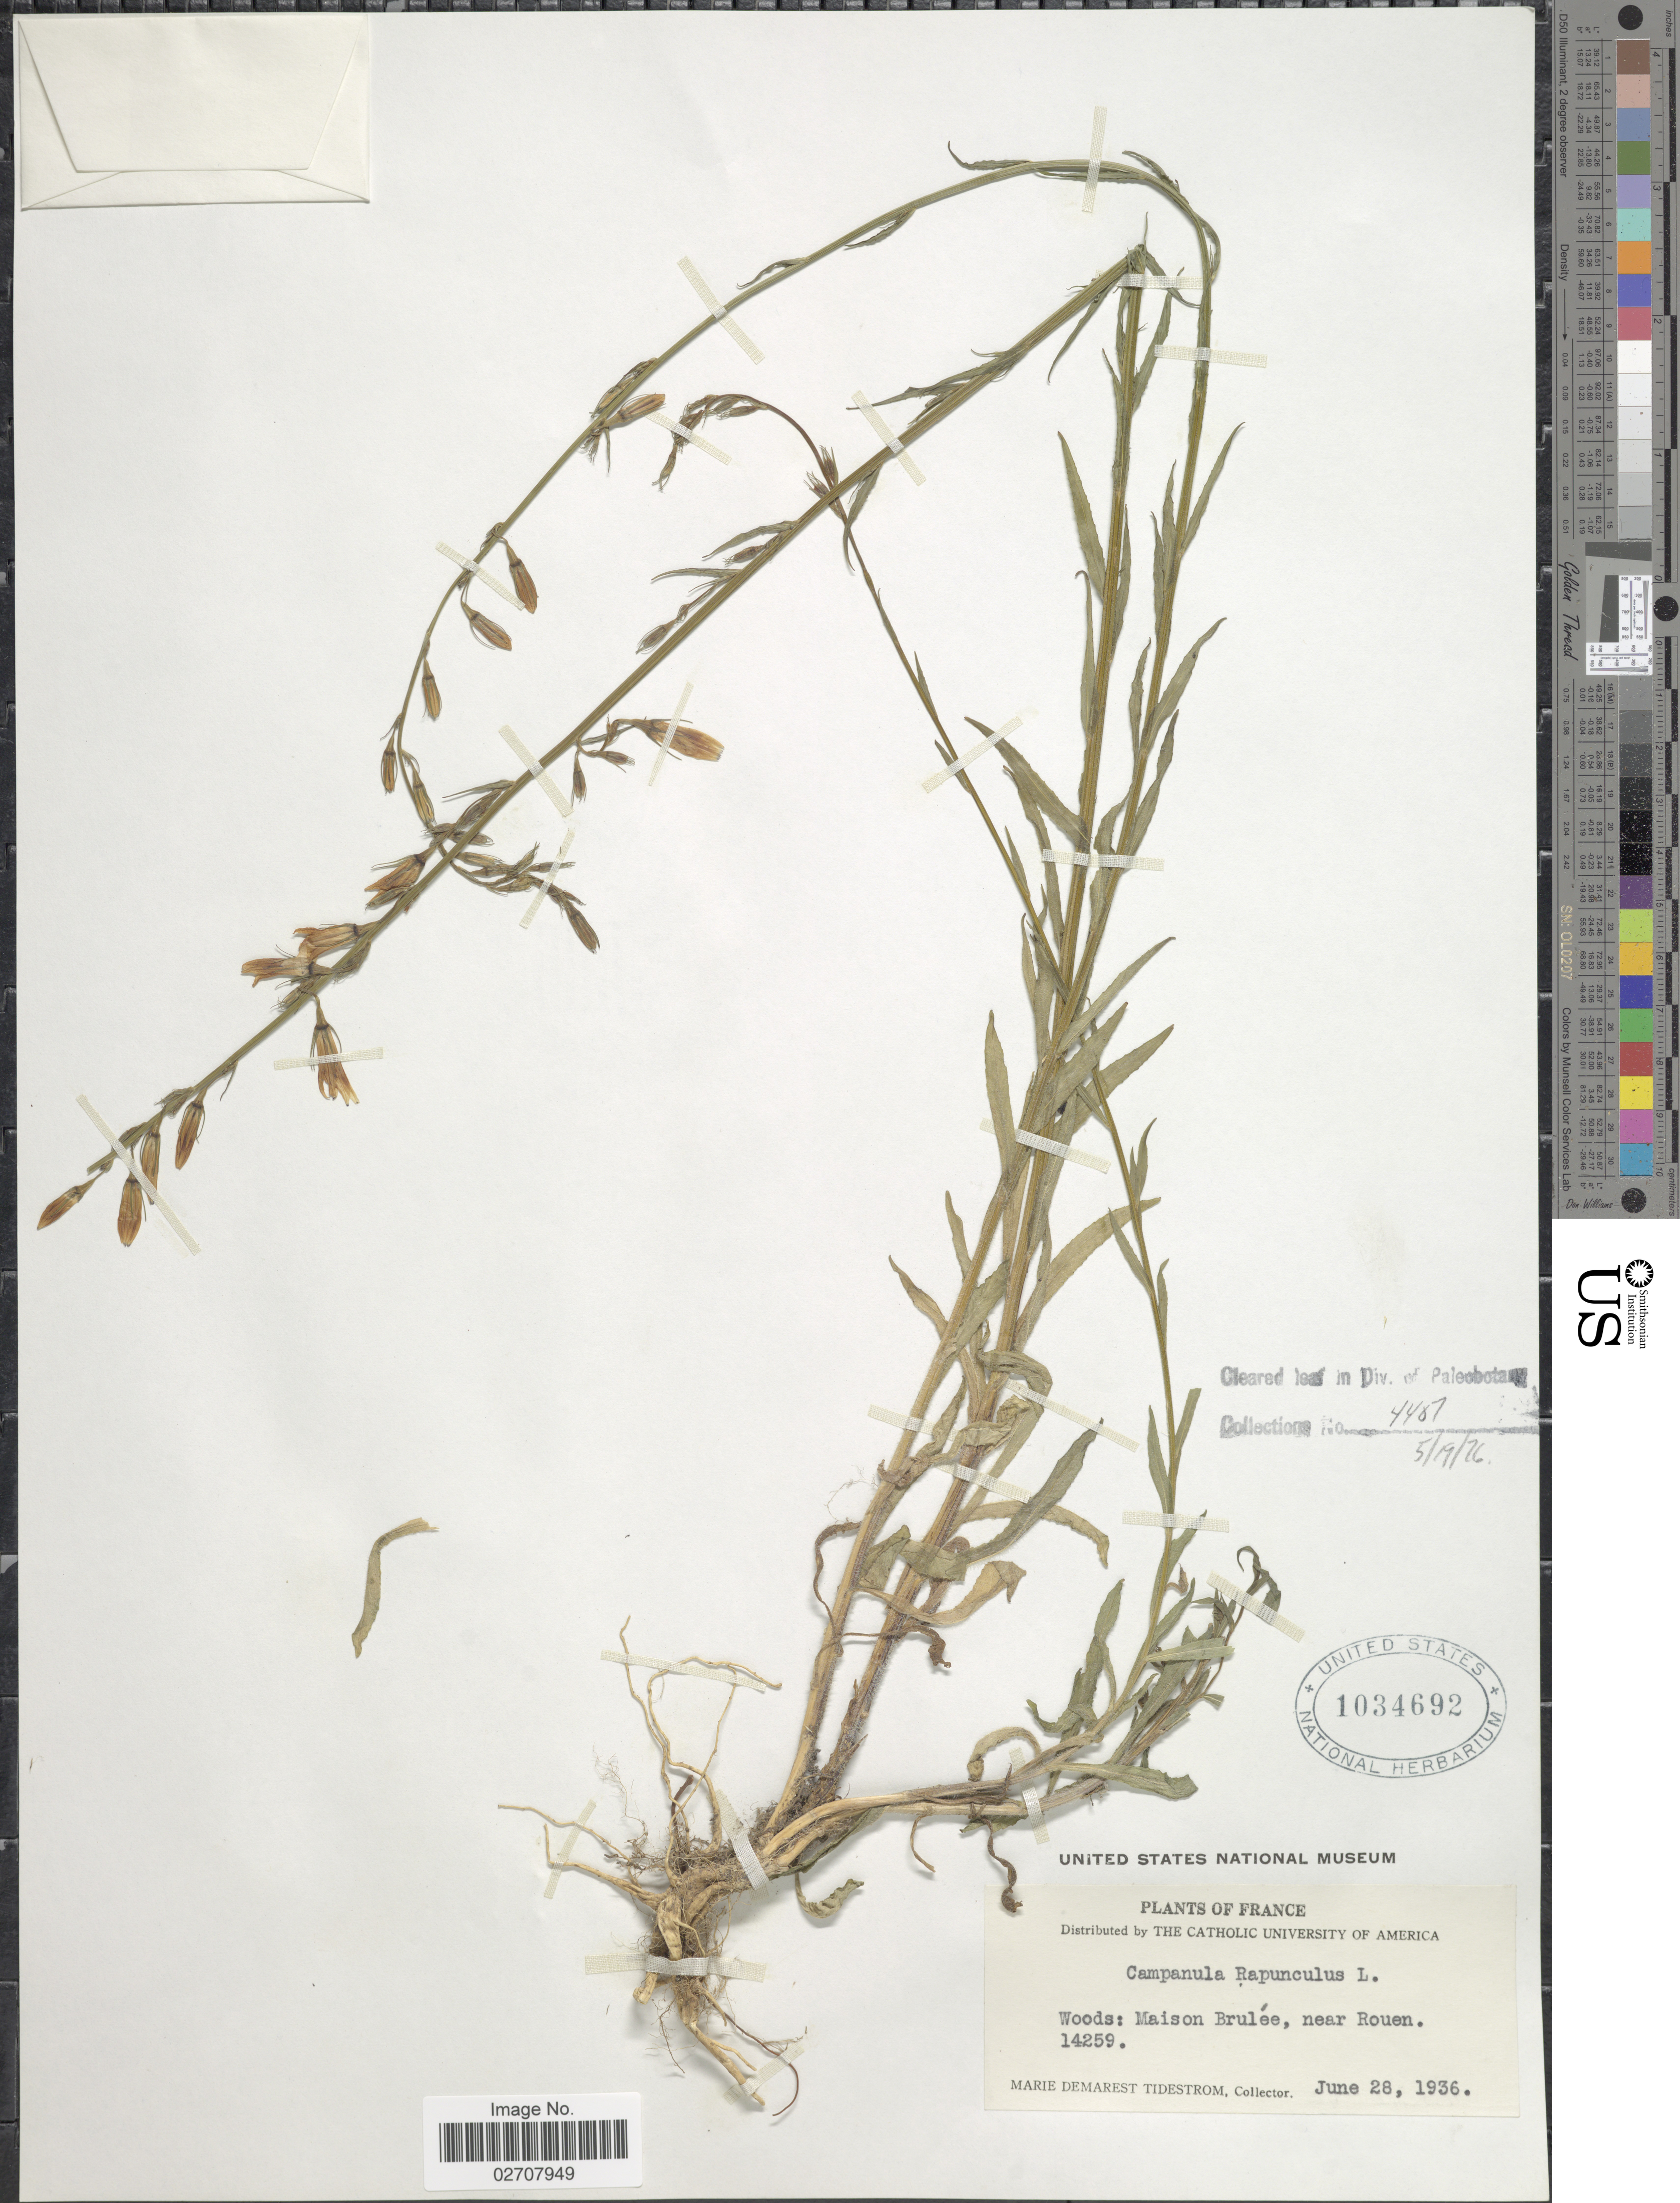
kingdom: Plantae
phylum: Tracheophyta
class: Magnoliopsida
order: Asterales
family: Campanulaceae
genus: Campanula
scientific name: Campanula rapunculus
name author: L.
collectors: M. Tidestrom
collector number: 14259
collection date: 1936-06-28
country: France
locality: Woods: Maison Brulee, near Rouen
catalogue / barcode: US 1034692